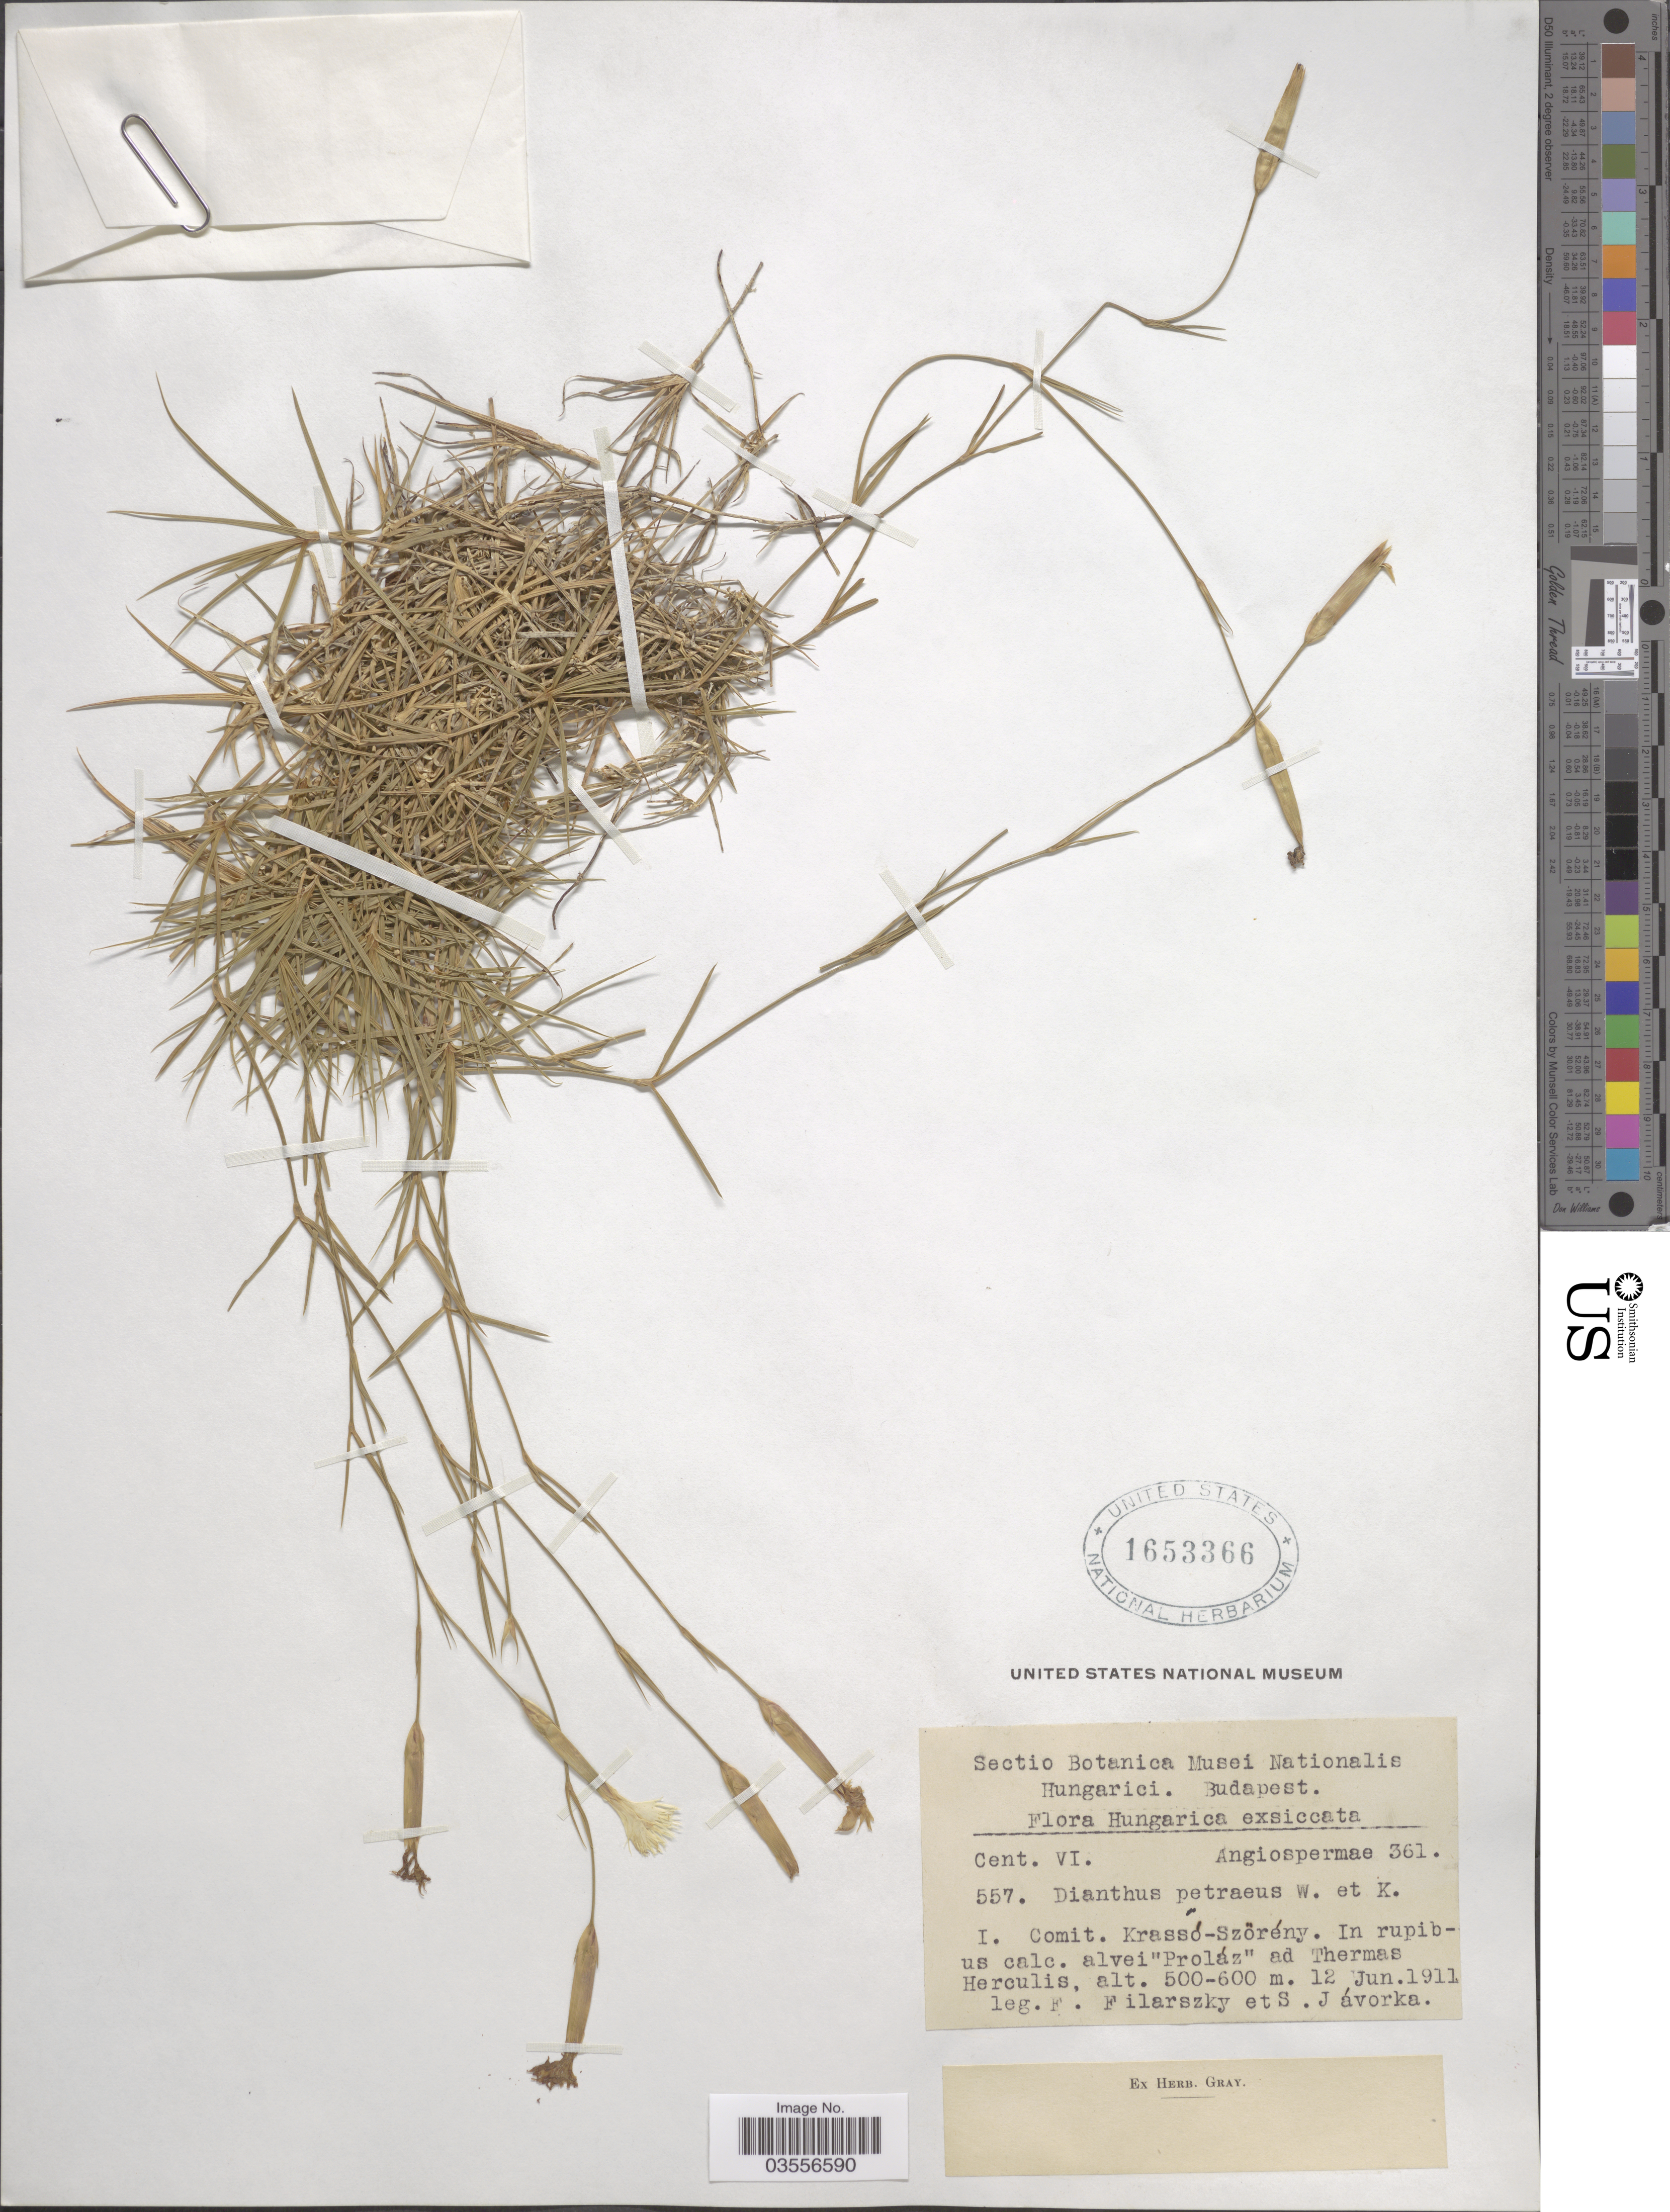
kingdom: Plantae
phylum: Tracheophyta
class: Magnoliopsida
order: Caryophyllales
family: Caryophyllaceae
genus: Dianthus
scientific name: Dianthus petraeus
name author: Waldst. & Kit.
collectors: F. Filarszky & S. Javorka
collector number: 557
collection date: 1911-06-12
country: Hungary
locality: Hungarica. I. Comit. Krassó-Szörény. In rupibus calc. alvei "Proláz" ad Thermas Herculis.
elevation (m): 500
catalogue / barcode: US 1653366